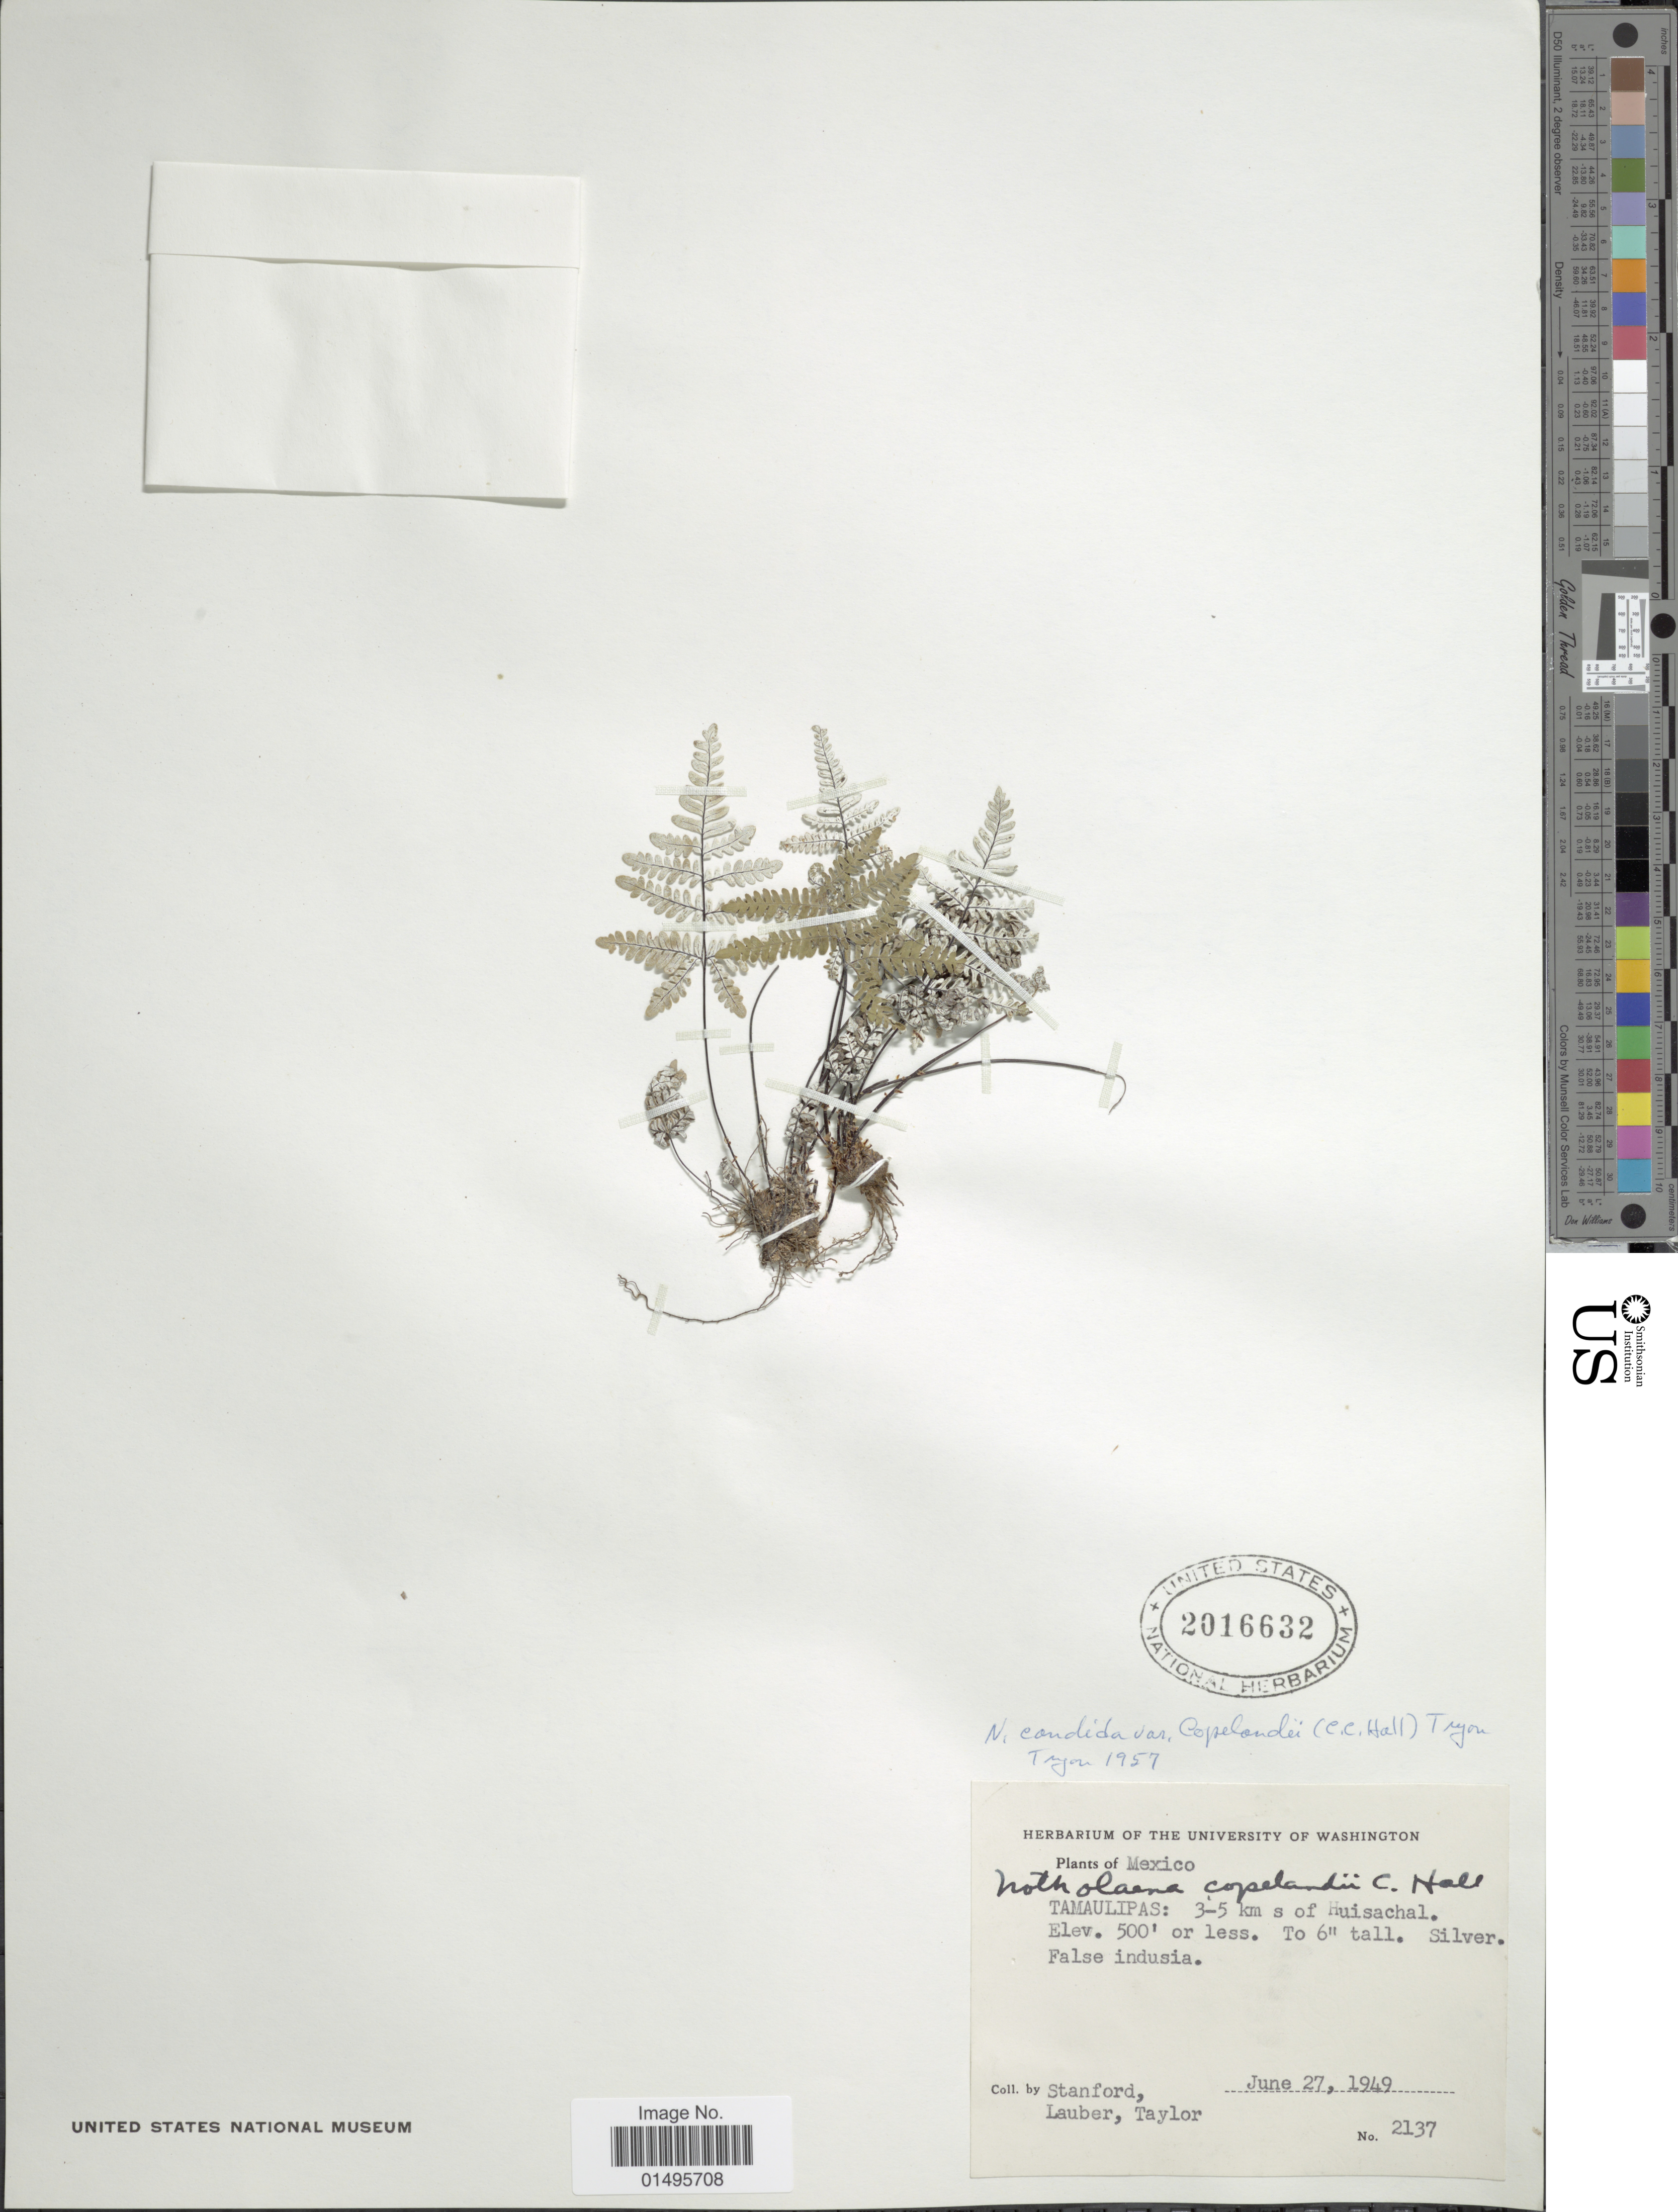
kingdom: Plantae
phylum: Tracheophyta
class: Polypodiopsida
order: Polypodiales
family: Pteridaceae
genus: Notholaena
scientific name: Notholaena candida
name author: (M. Martens) Hook.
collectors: -. Stanford, -. Lauber & -. Taylor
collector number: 2137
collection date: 1949-06-27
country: Mexico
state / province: Tamaulipas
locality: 3- 5 km s of Huisachal. Silver. False indusia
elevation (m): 152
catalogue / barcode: US 2016632